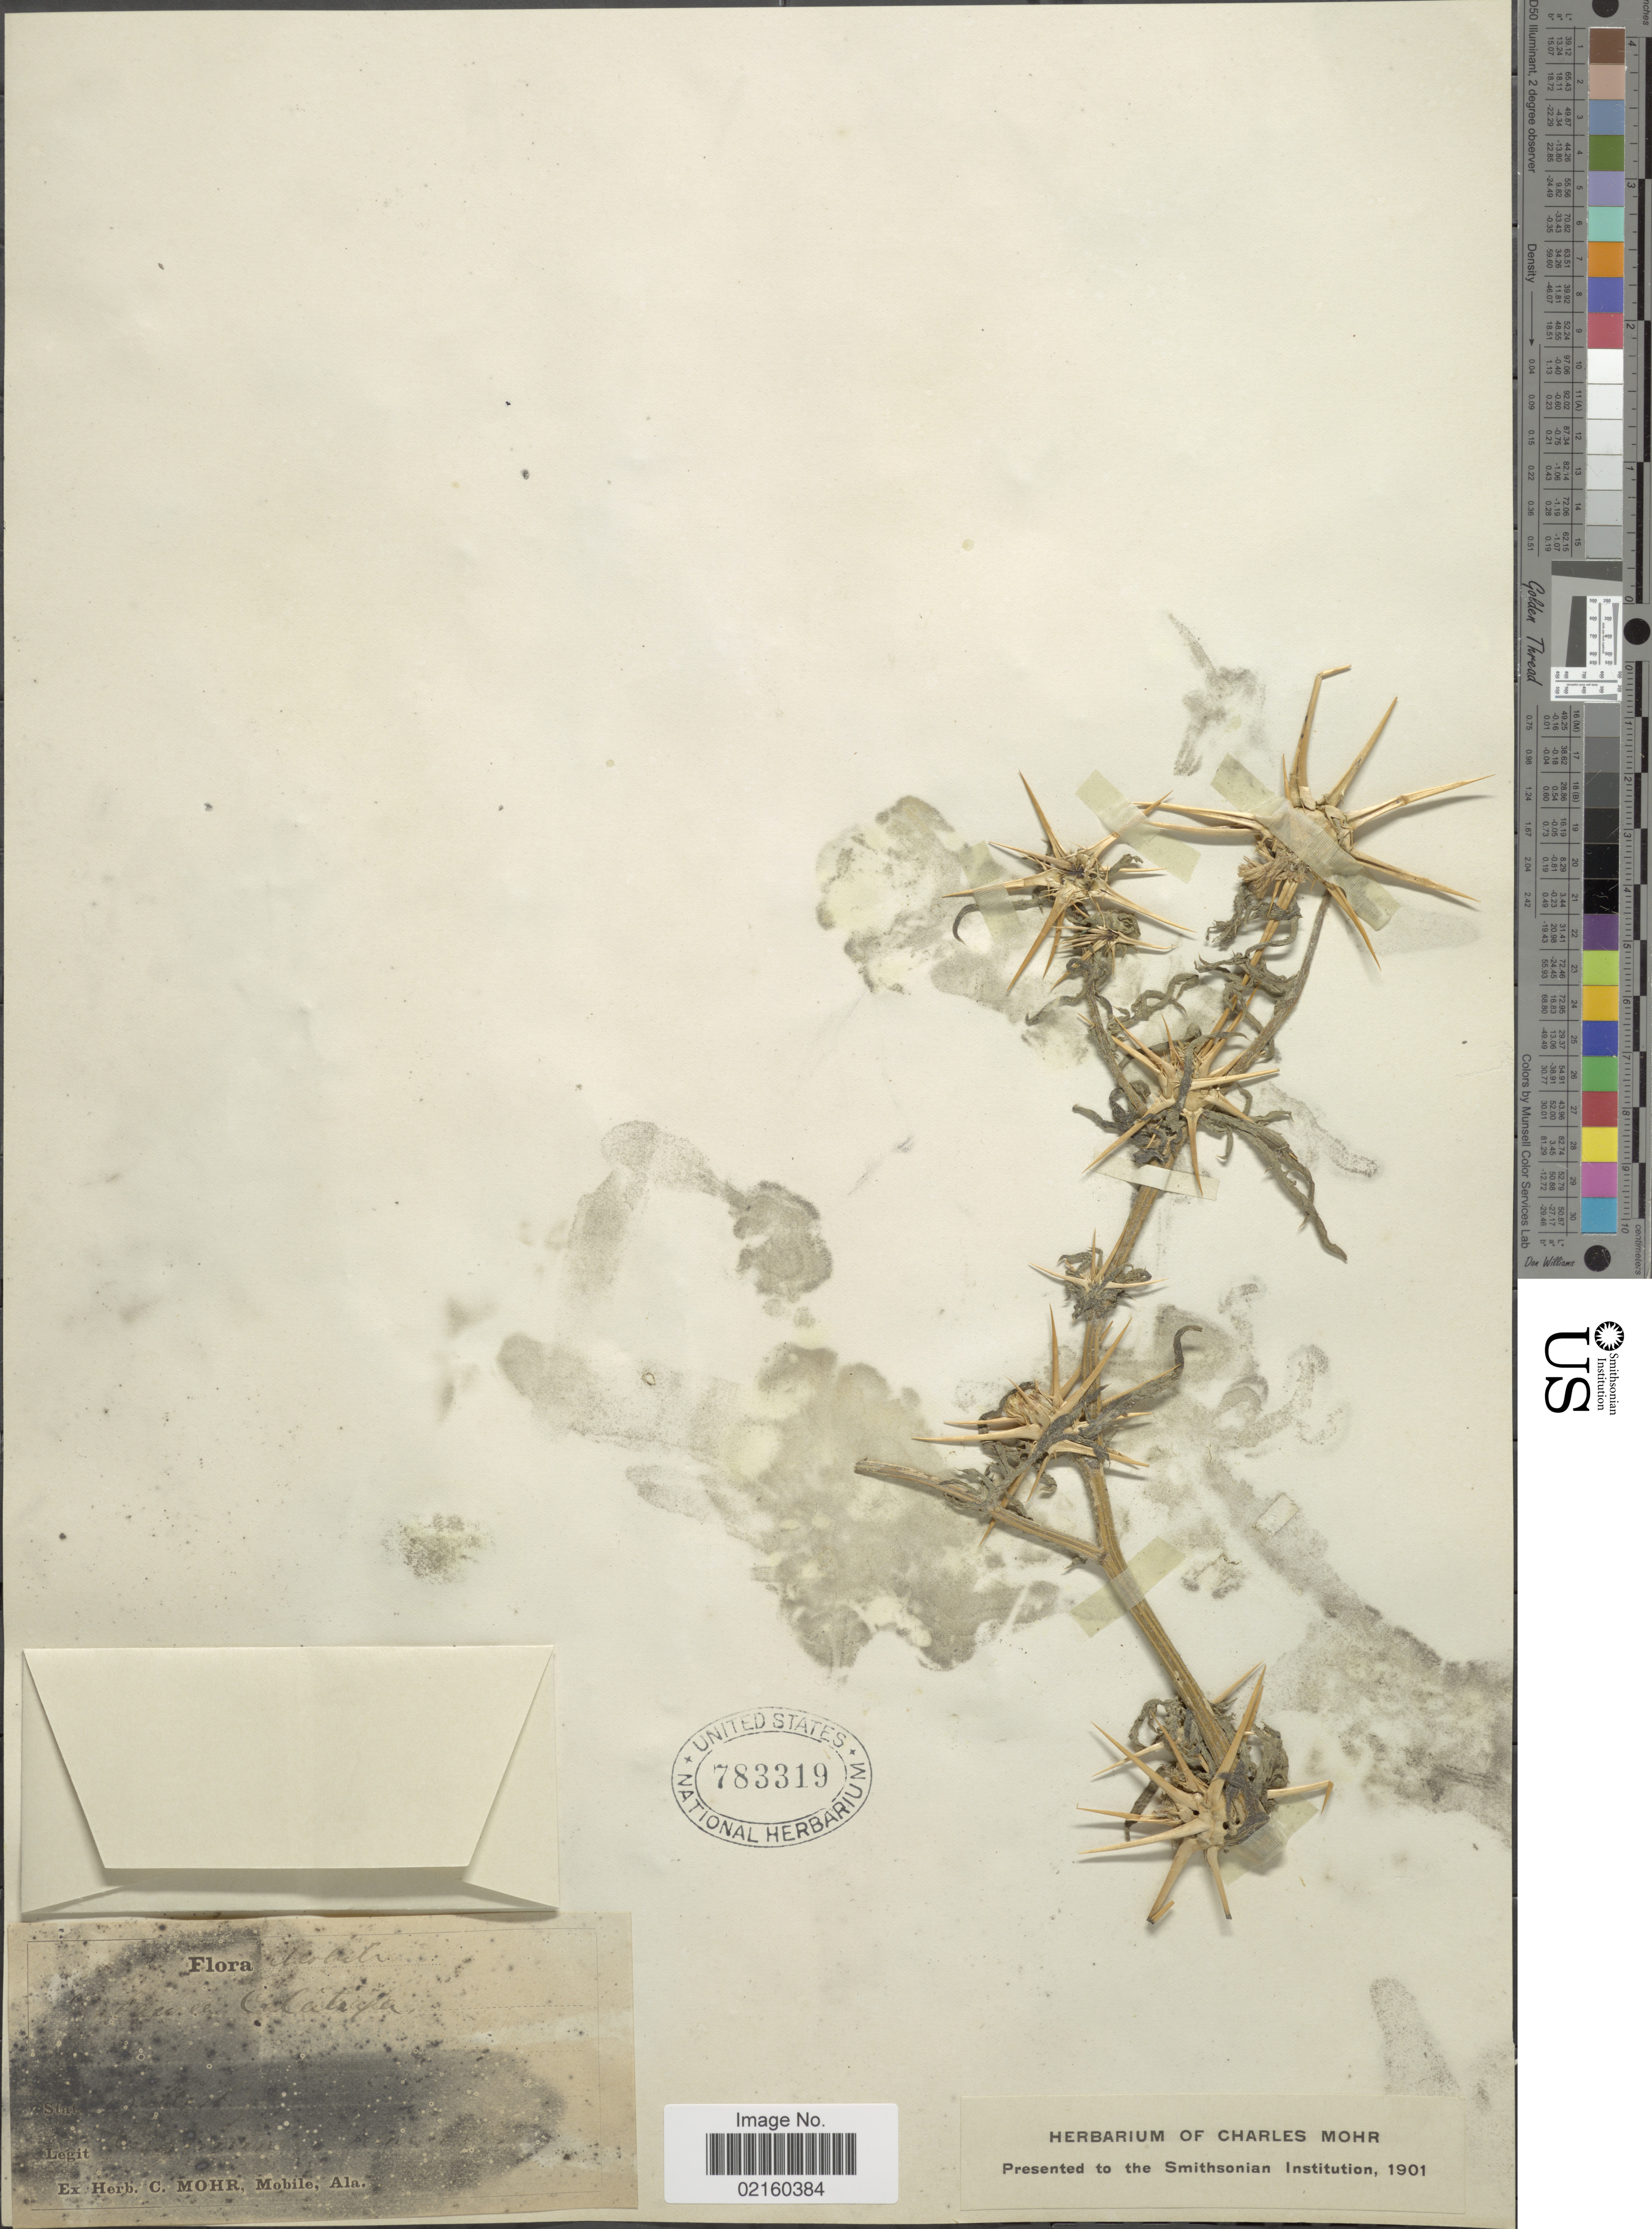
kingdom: Plantae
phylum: Tracheophyta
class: Magnoliopsida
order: Asterales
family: Asteraceae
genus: Centaurea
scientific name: Centaurea calcitrapa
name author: L.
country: United States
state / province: Alabama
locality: Mobile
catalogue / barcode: US 783319